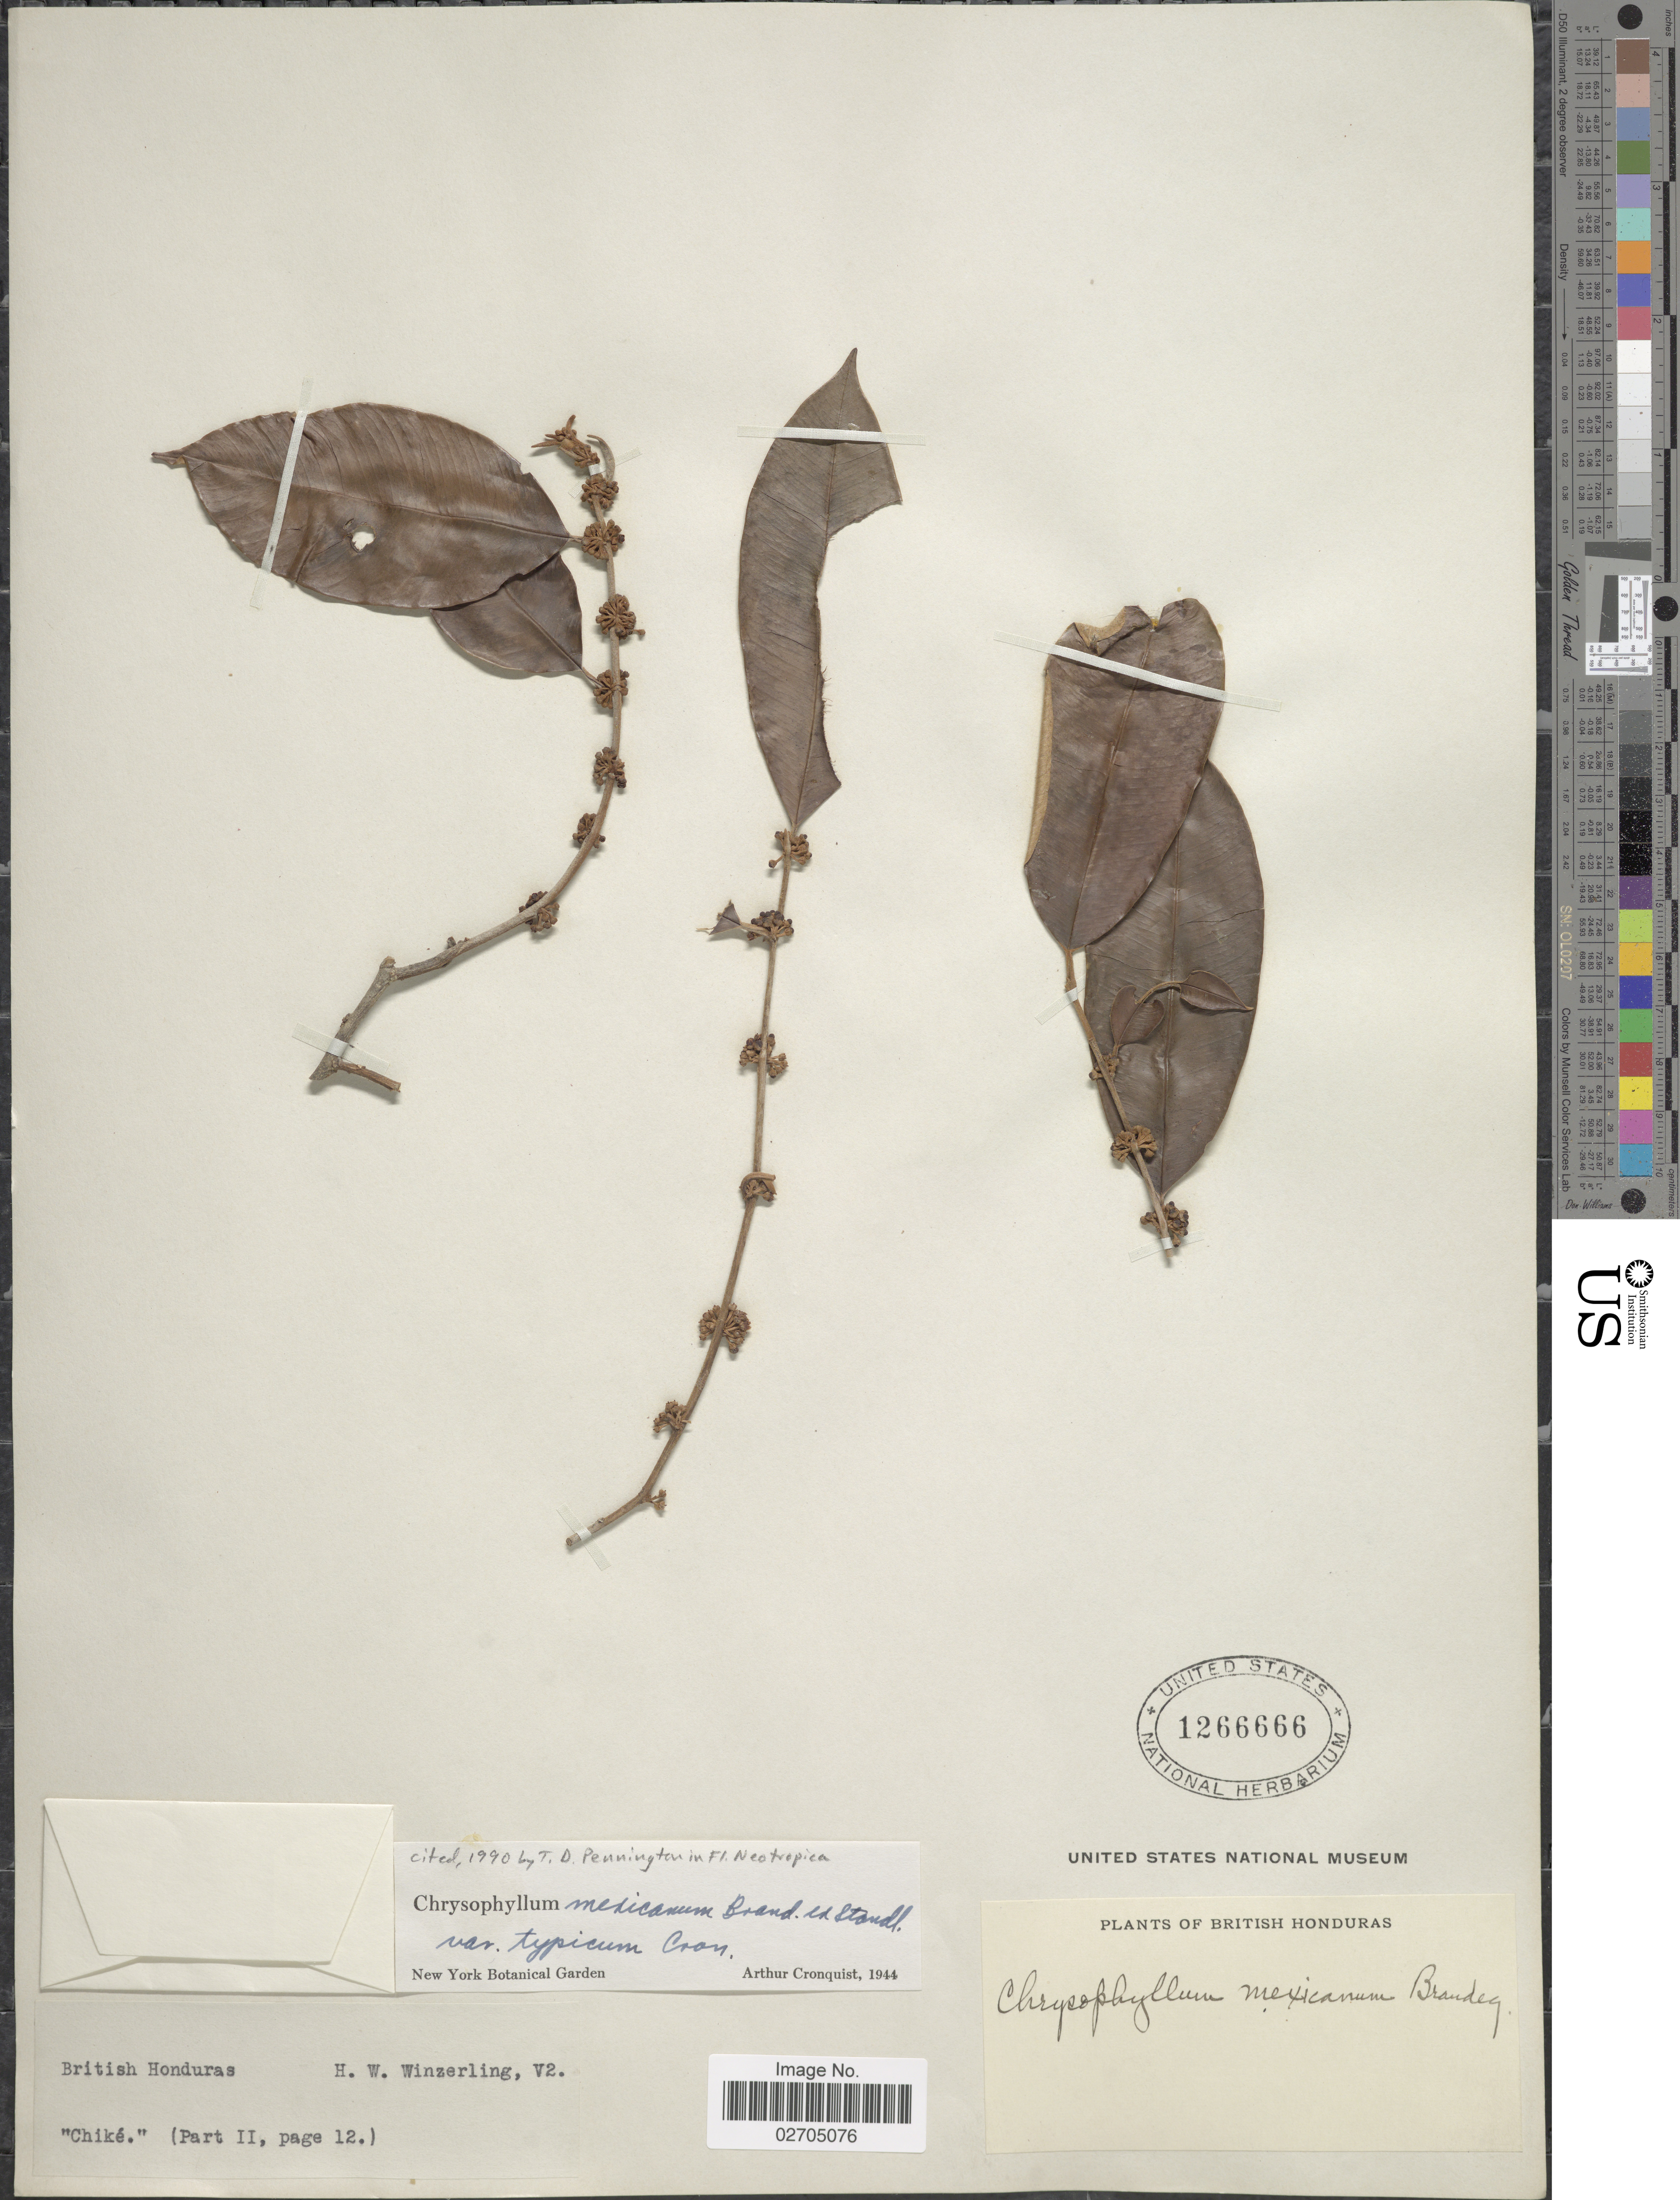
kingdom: Plantae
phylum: Tracheophyta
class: Magnoliopsida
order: Ericales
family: Sapotaceae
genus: Chrysophyllum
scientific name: Chrysophyllum mexicanum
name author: Brandegee ex Standl.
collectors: H. Winzerling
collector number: V2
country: Belize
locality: British Honduras.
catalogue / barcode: US 1266666